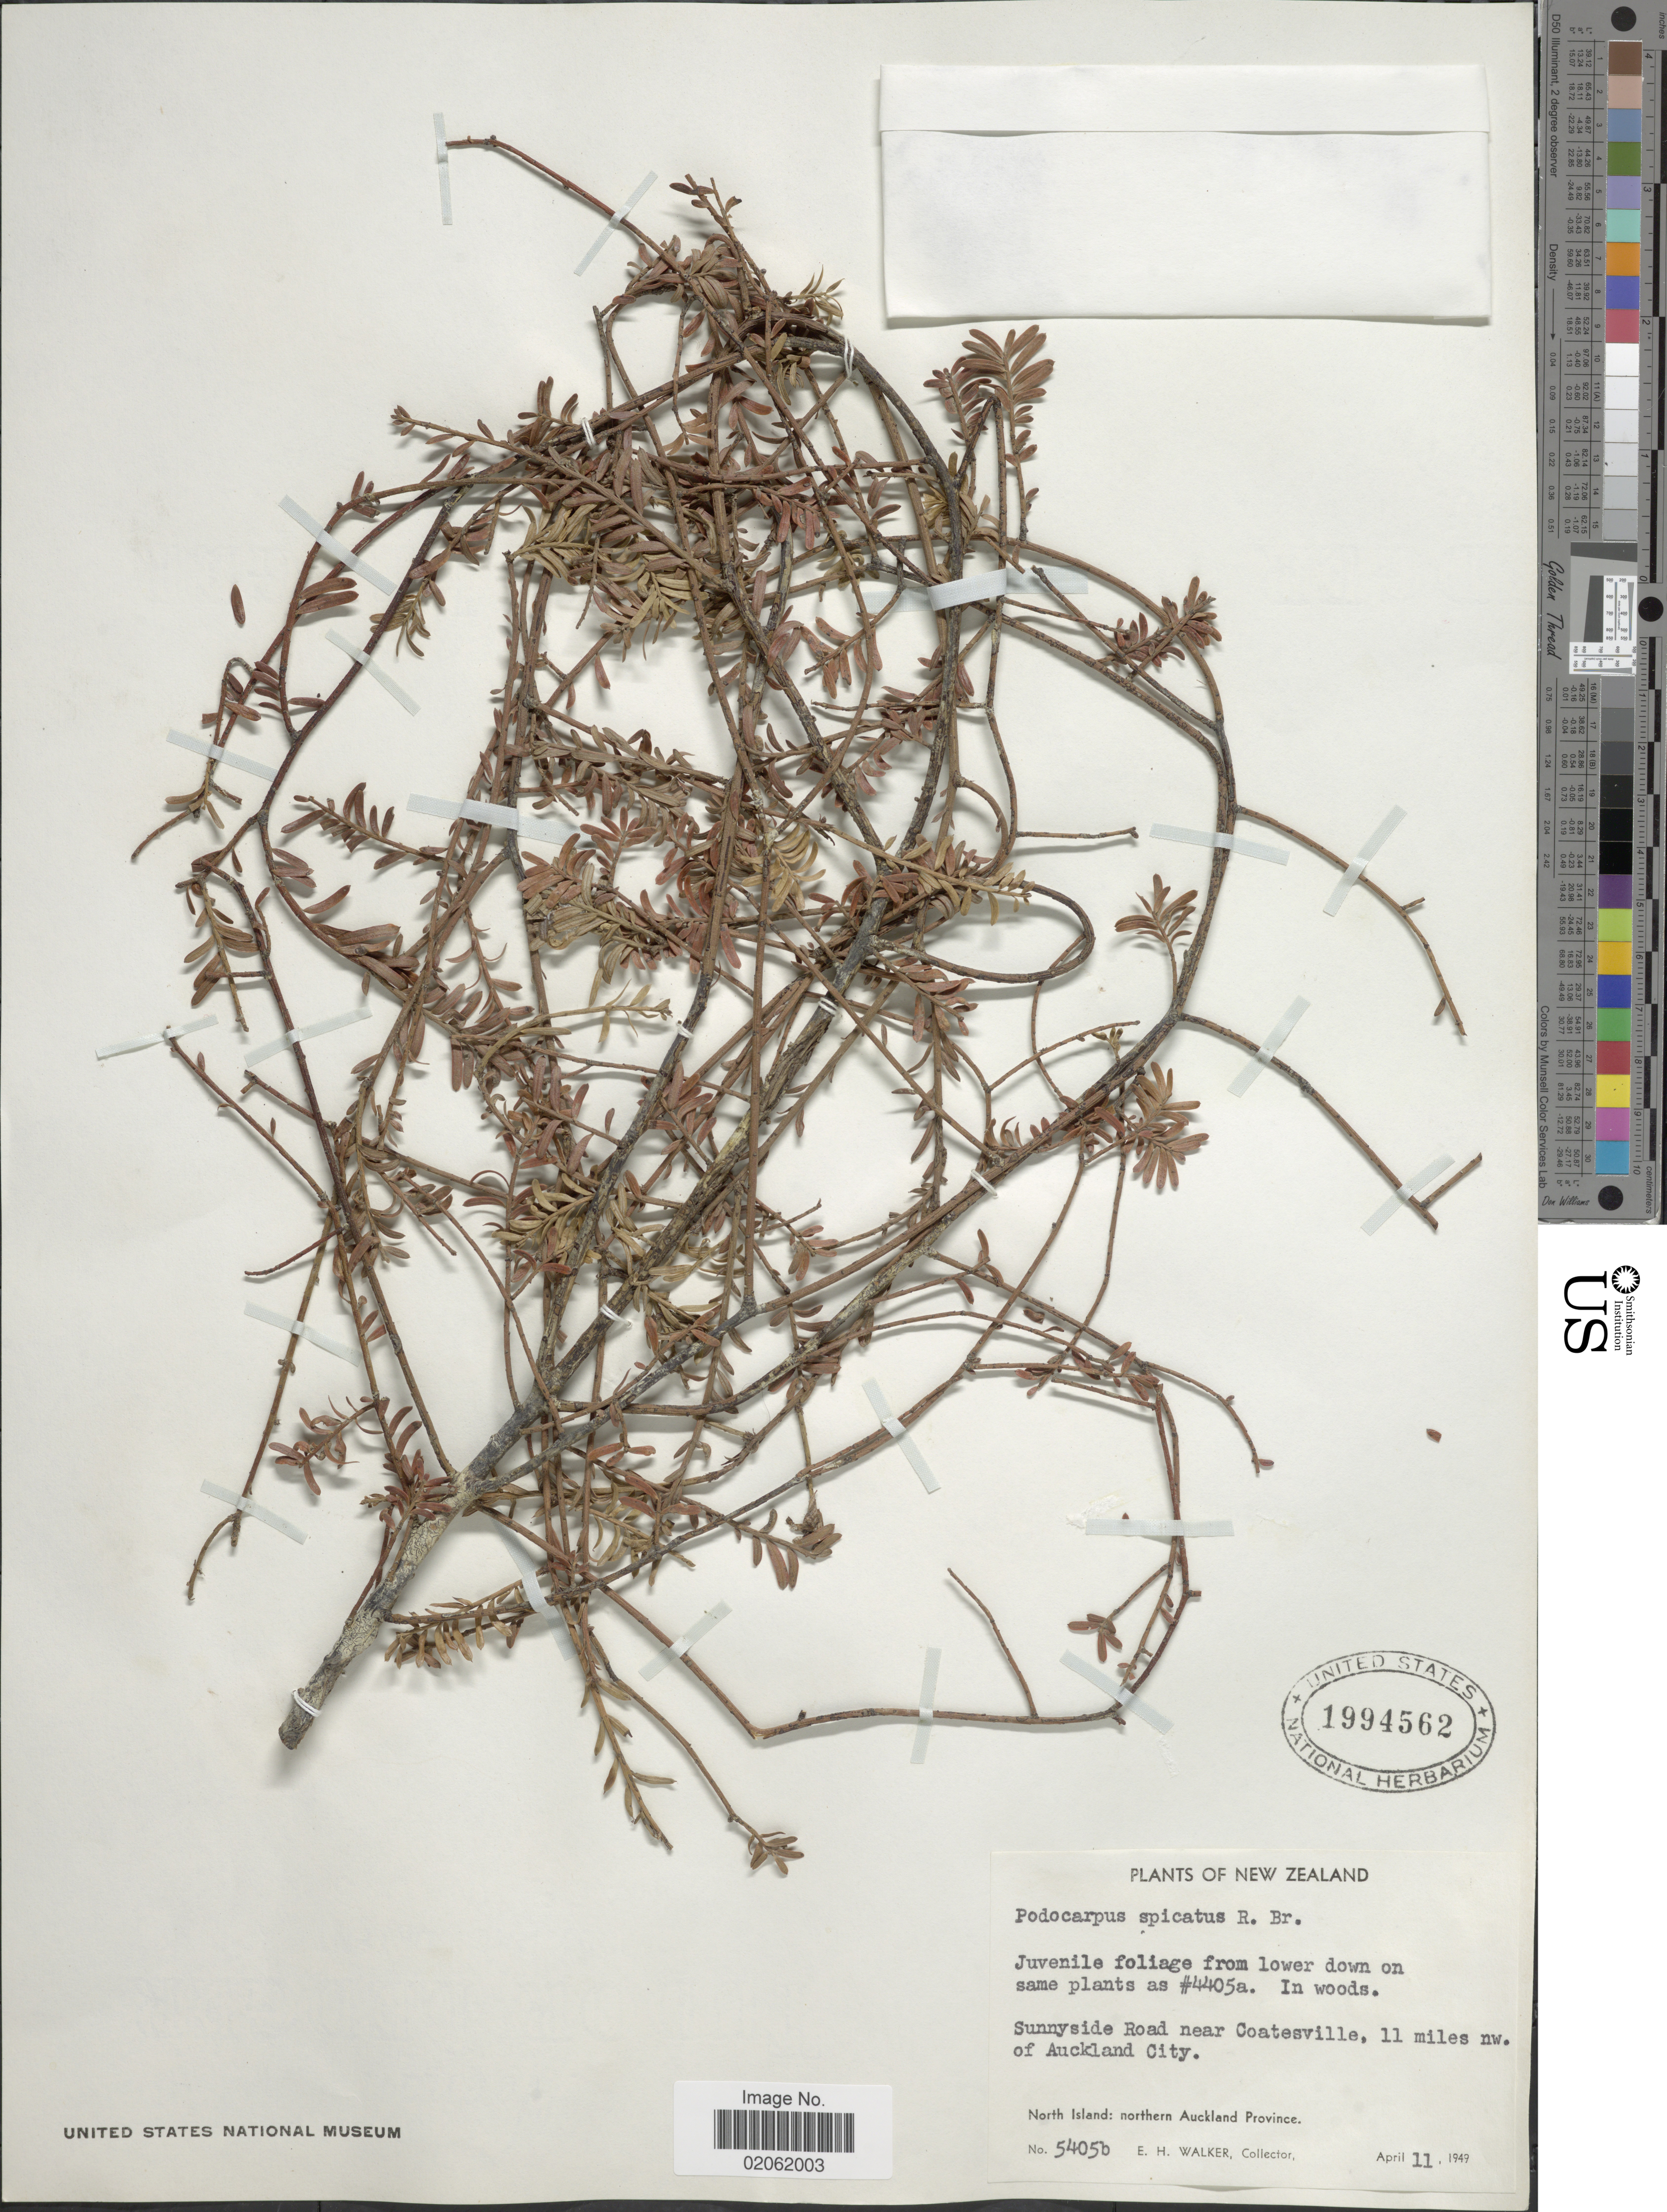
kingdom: Plantae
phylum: Tracheophyta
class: Pinopsida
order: Pinales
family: Podocarpaceae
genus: Podocarpus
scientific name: Podocarpus spicatus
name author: R. Br.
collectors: E. H. Walker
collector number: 5405b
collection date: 1949-04-11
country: New Zealand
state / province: Auckland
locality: Sunnyside Road near Coatesville, 11 miles nw of Auckland City, North Island: northern Auckland Province.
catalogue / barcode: US 1994562